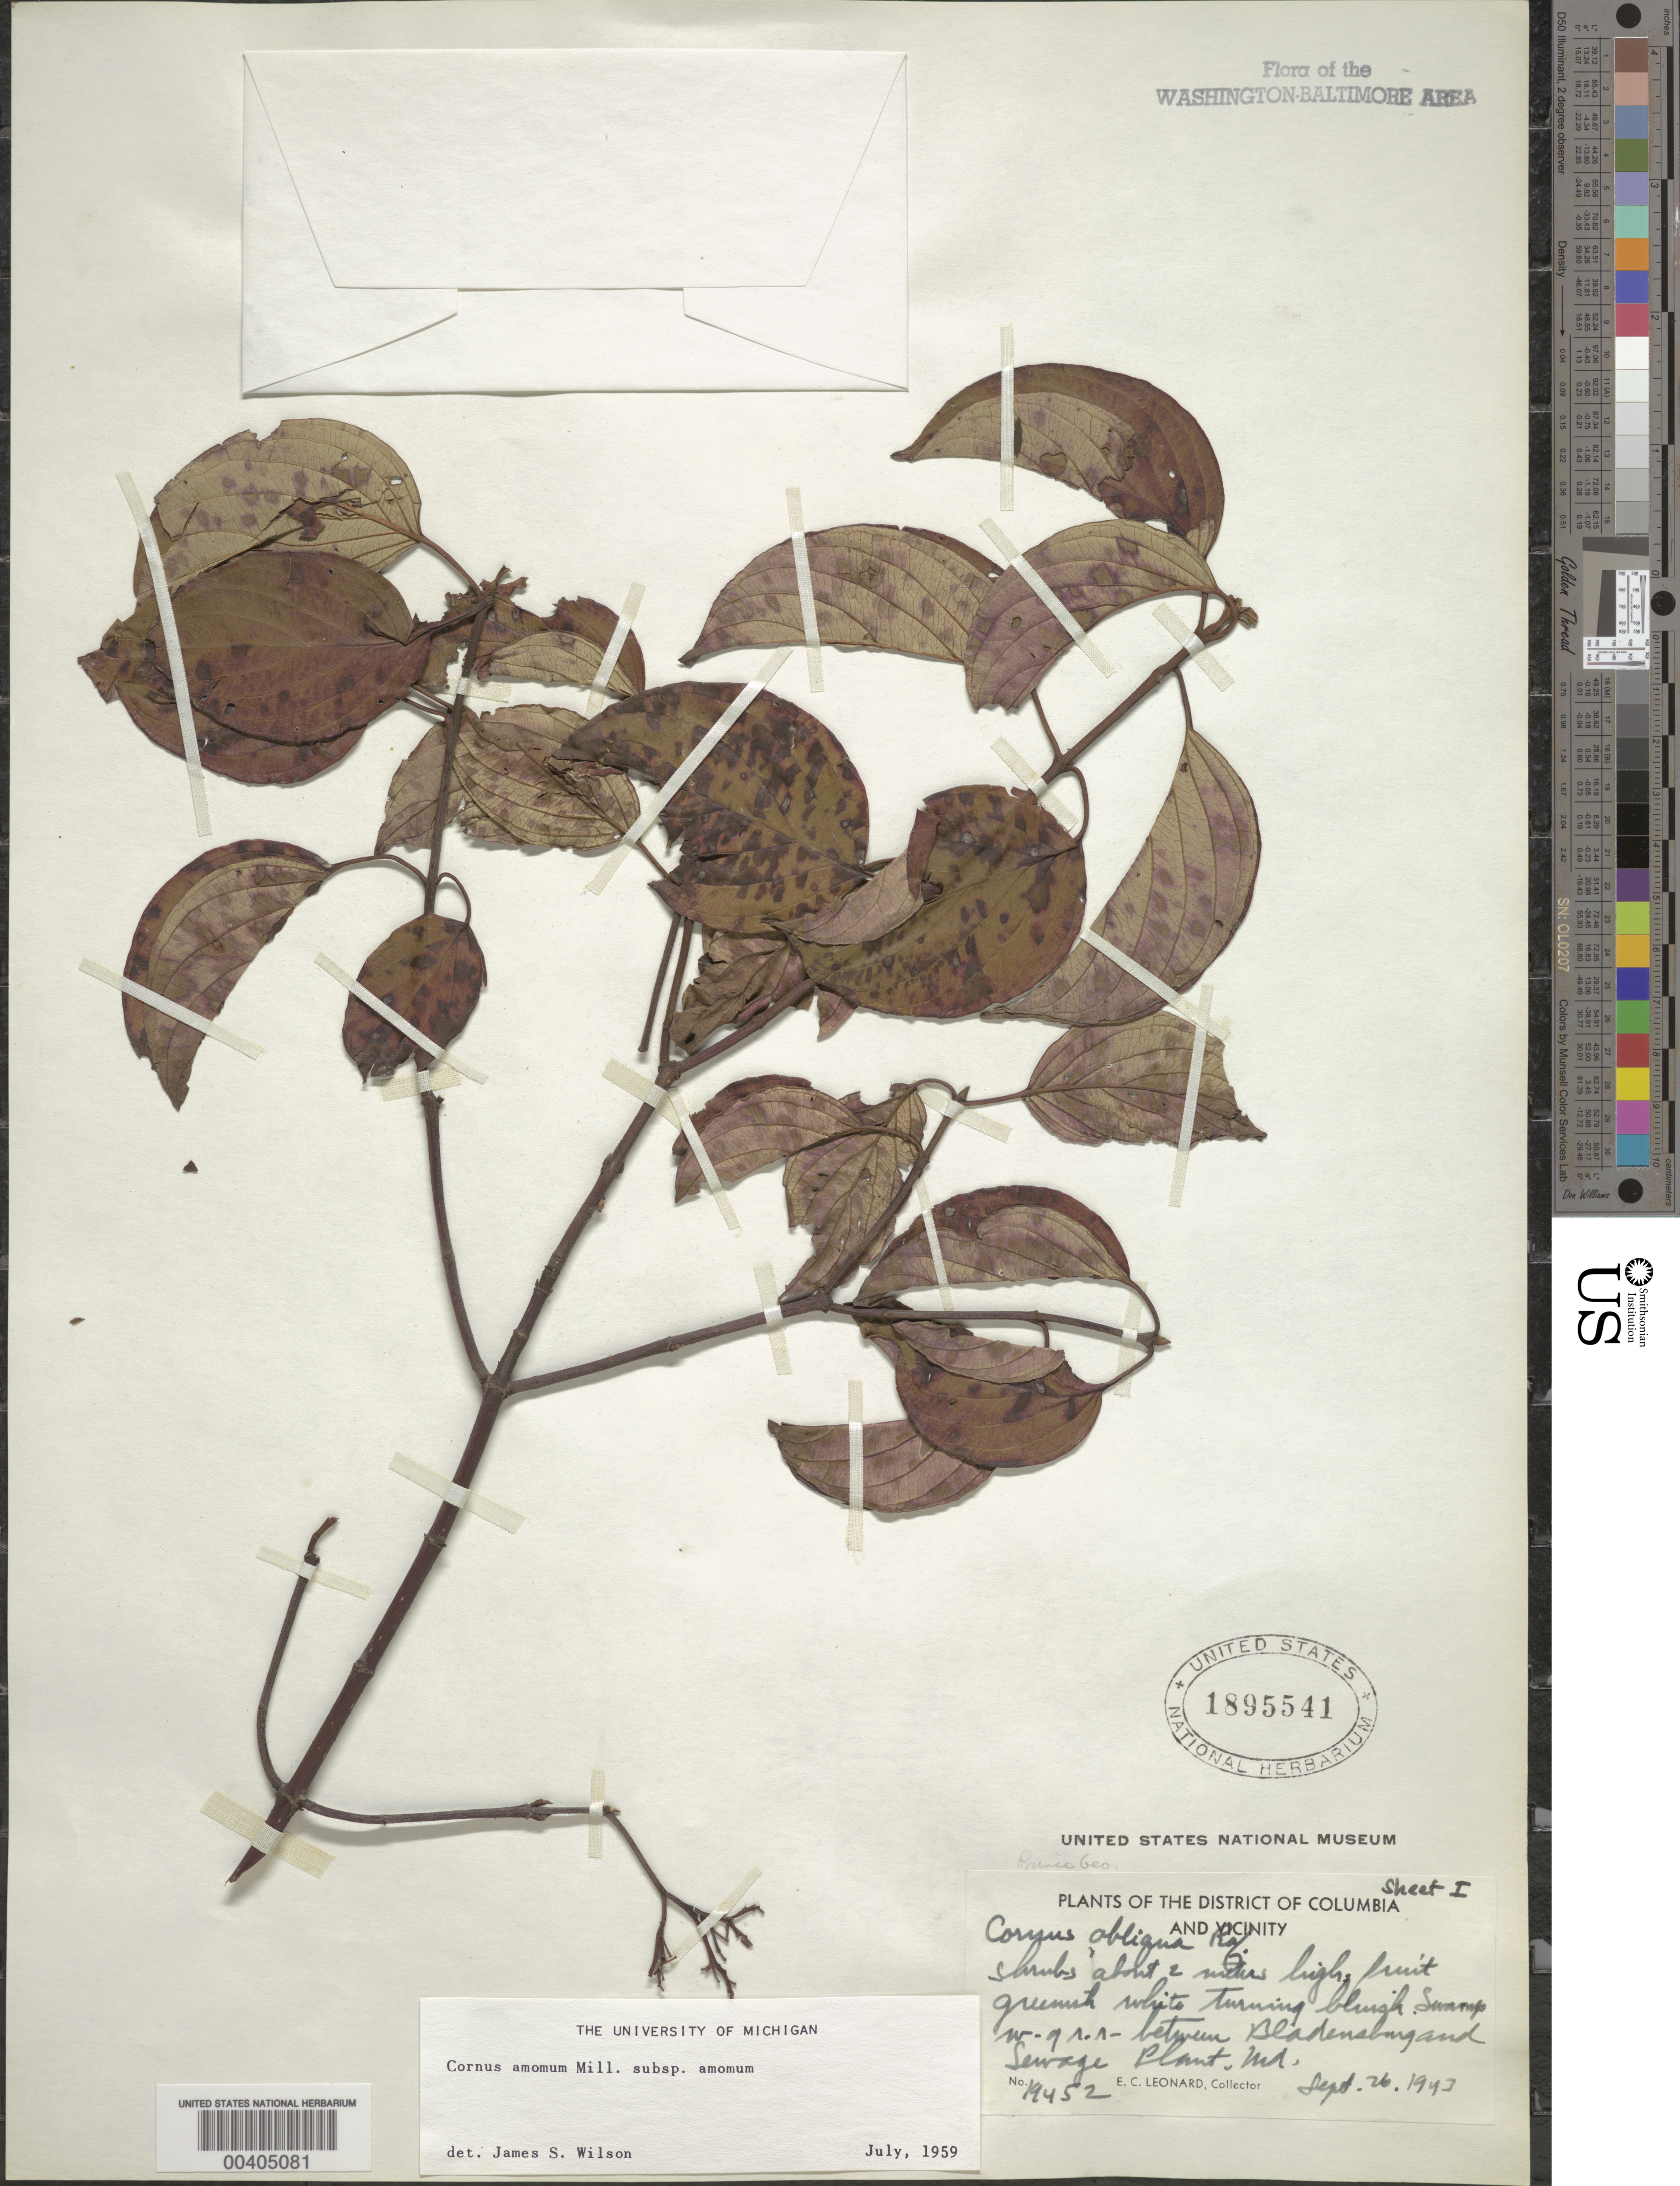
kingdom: Plantae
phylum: Tracheophyta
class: Magnoliopsida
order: Cornales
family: Cornaceae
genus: Cornus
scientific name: Cornus amomum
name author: Mill.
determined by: Wilson, J. S., (MICH), University of Michigan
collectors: E. C. Leonard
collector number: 19452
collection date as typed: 26 Sep 1943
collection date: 1943-09-26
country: United States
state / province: Maryland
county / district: Prince George's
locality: between Bladensburg and Sewage Plant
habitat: Swamp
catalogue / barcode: US 1895541